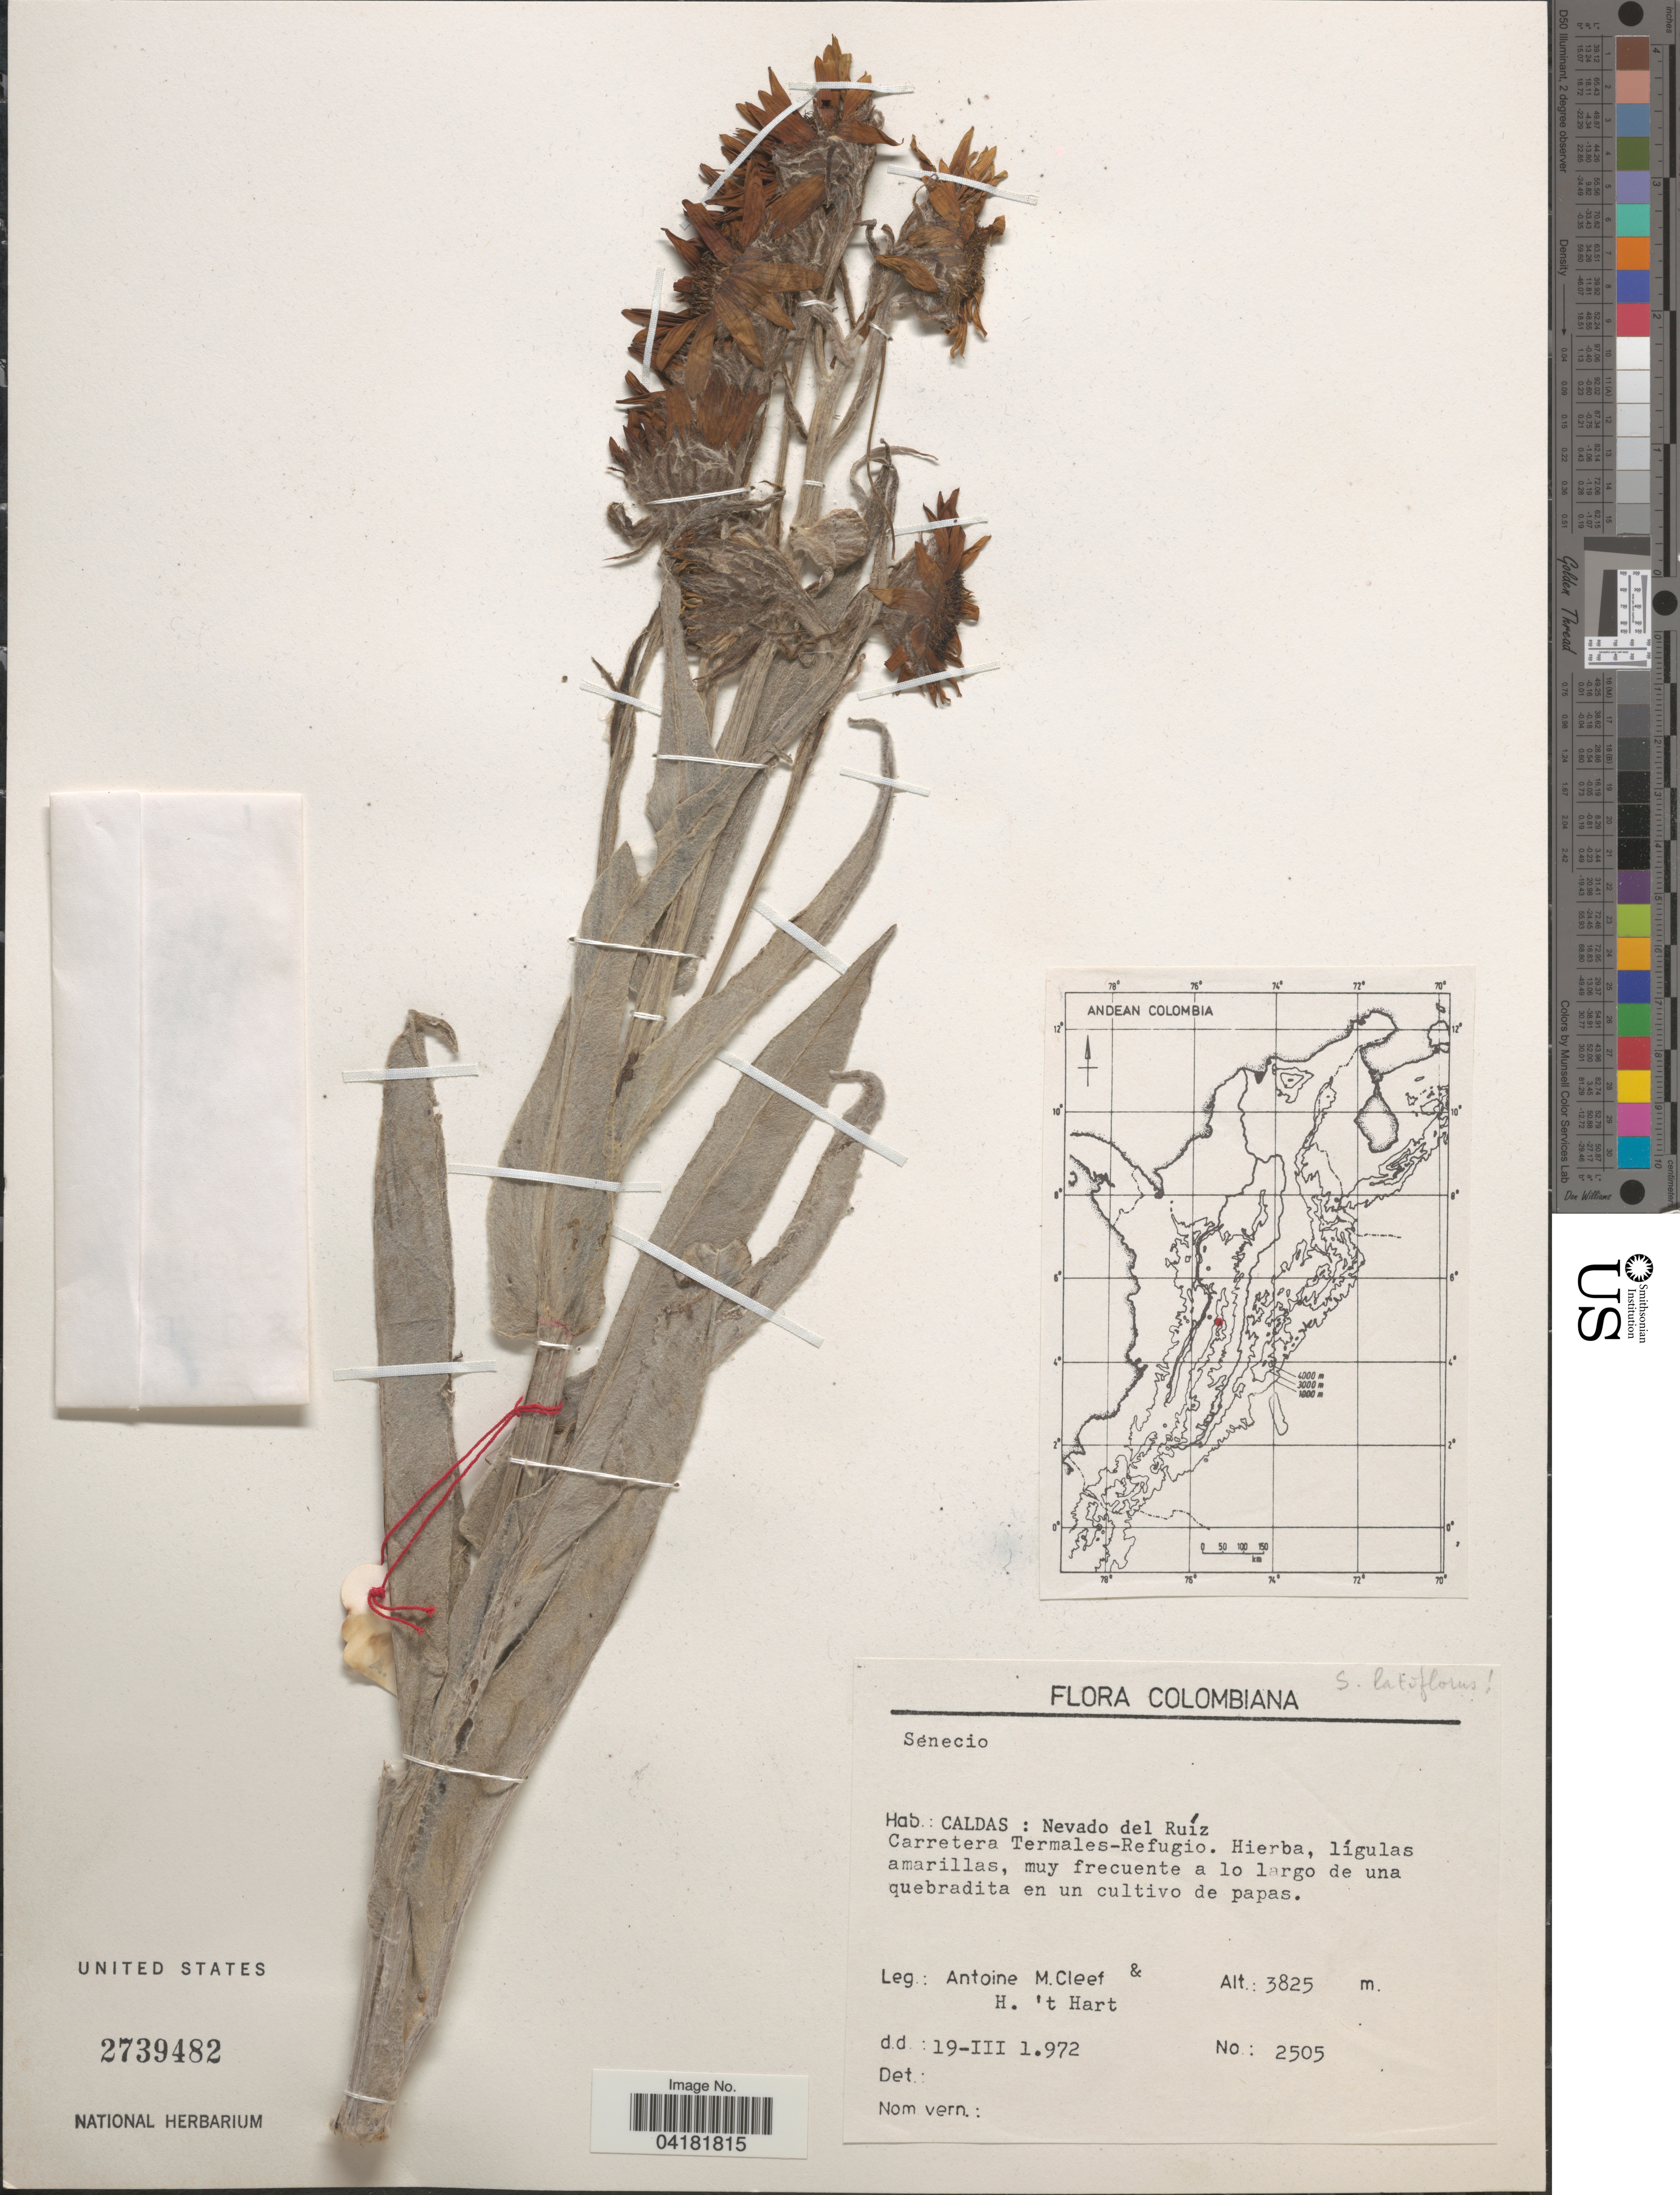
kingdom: Plantae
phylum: Tracheophyta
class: Magnoliopsida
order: Asterales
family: Asteraceae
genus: Senecio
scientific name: Senecio sp.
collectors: A. M. Cleef & H. Hart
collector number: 2505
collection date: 1972-03-19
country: Colombia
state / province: Caldas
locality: Colombiana. Nevado del Ruíz. Carretera Termales-Refugio.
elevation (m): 3825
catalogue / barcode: US 2739482